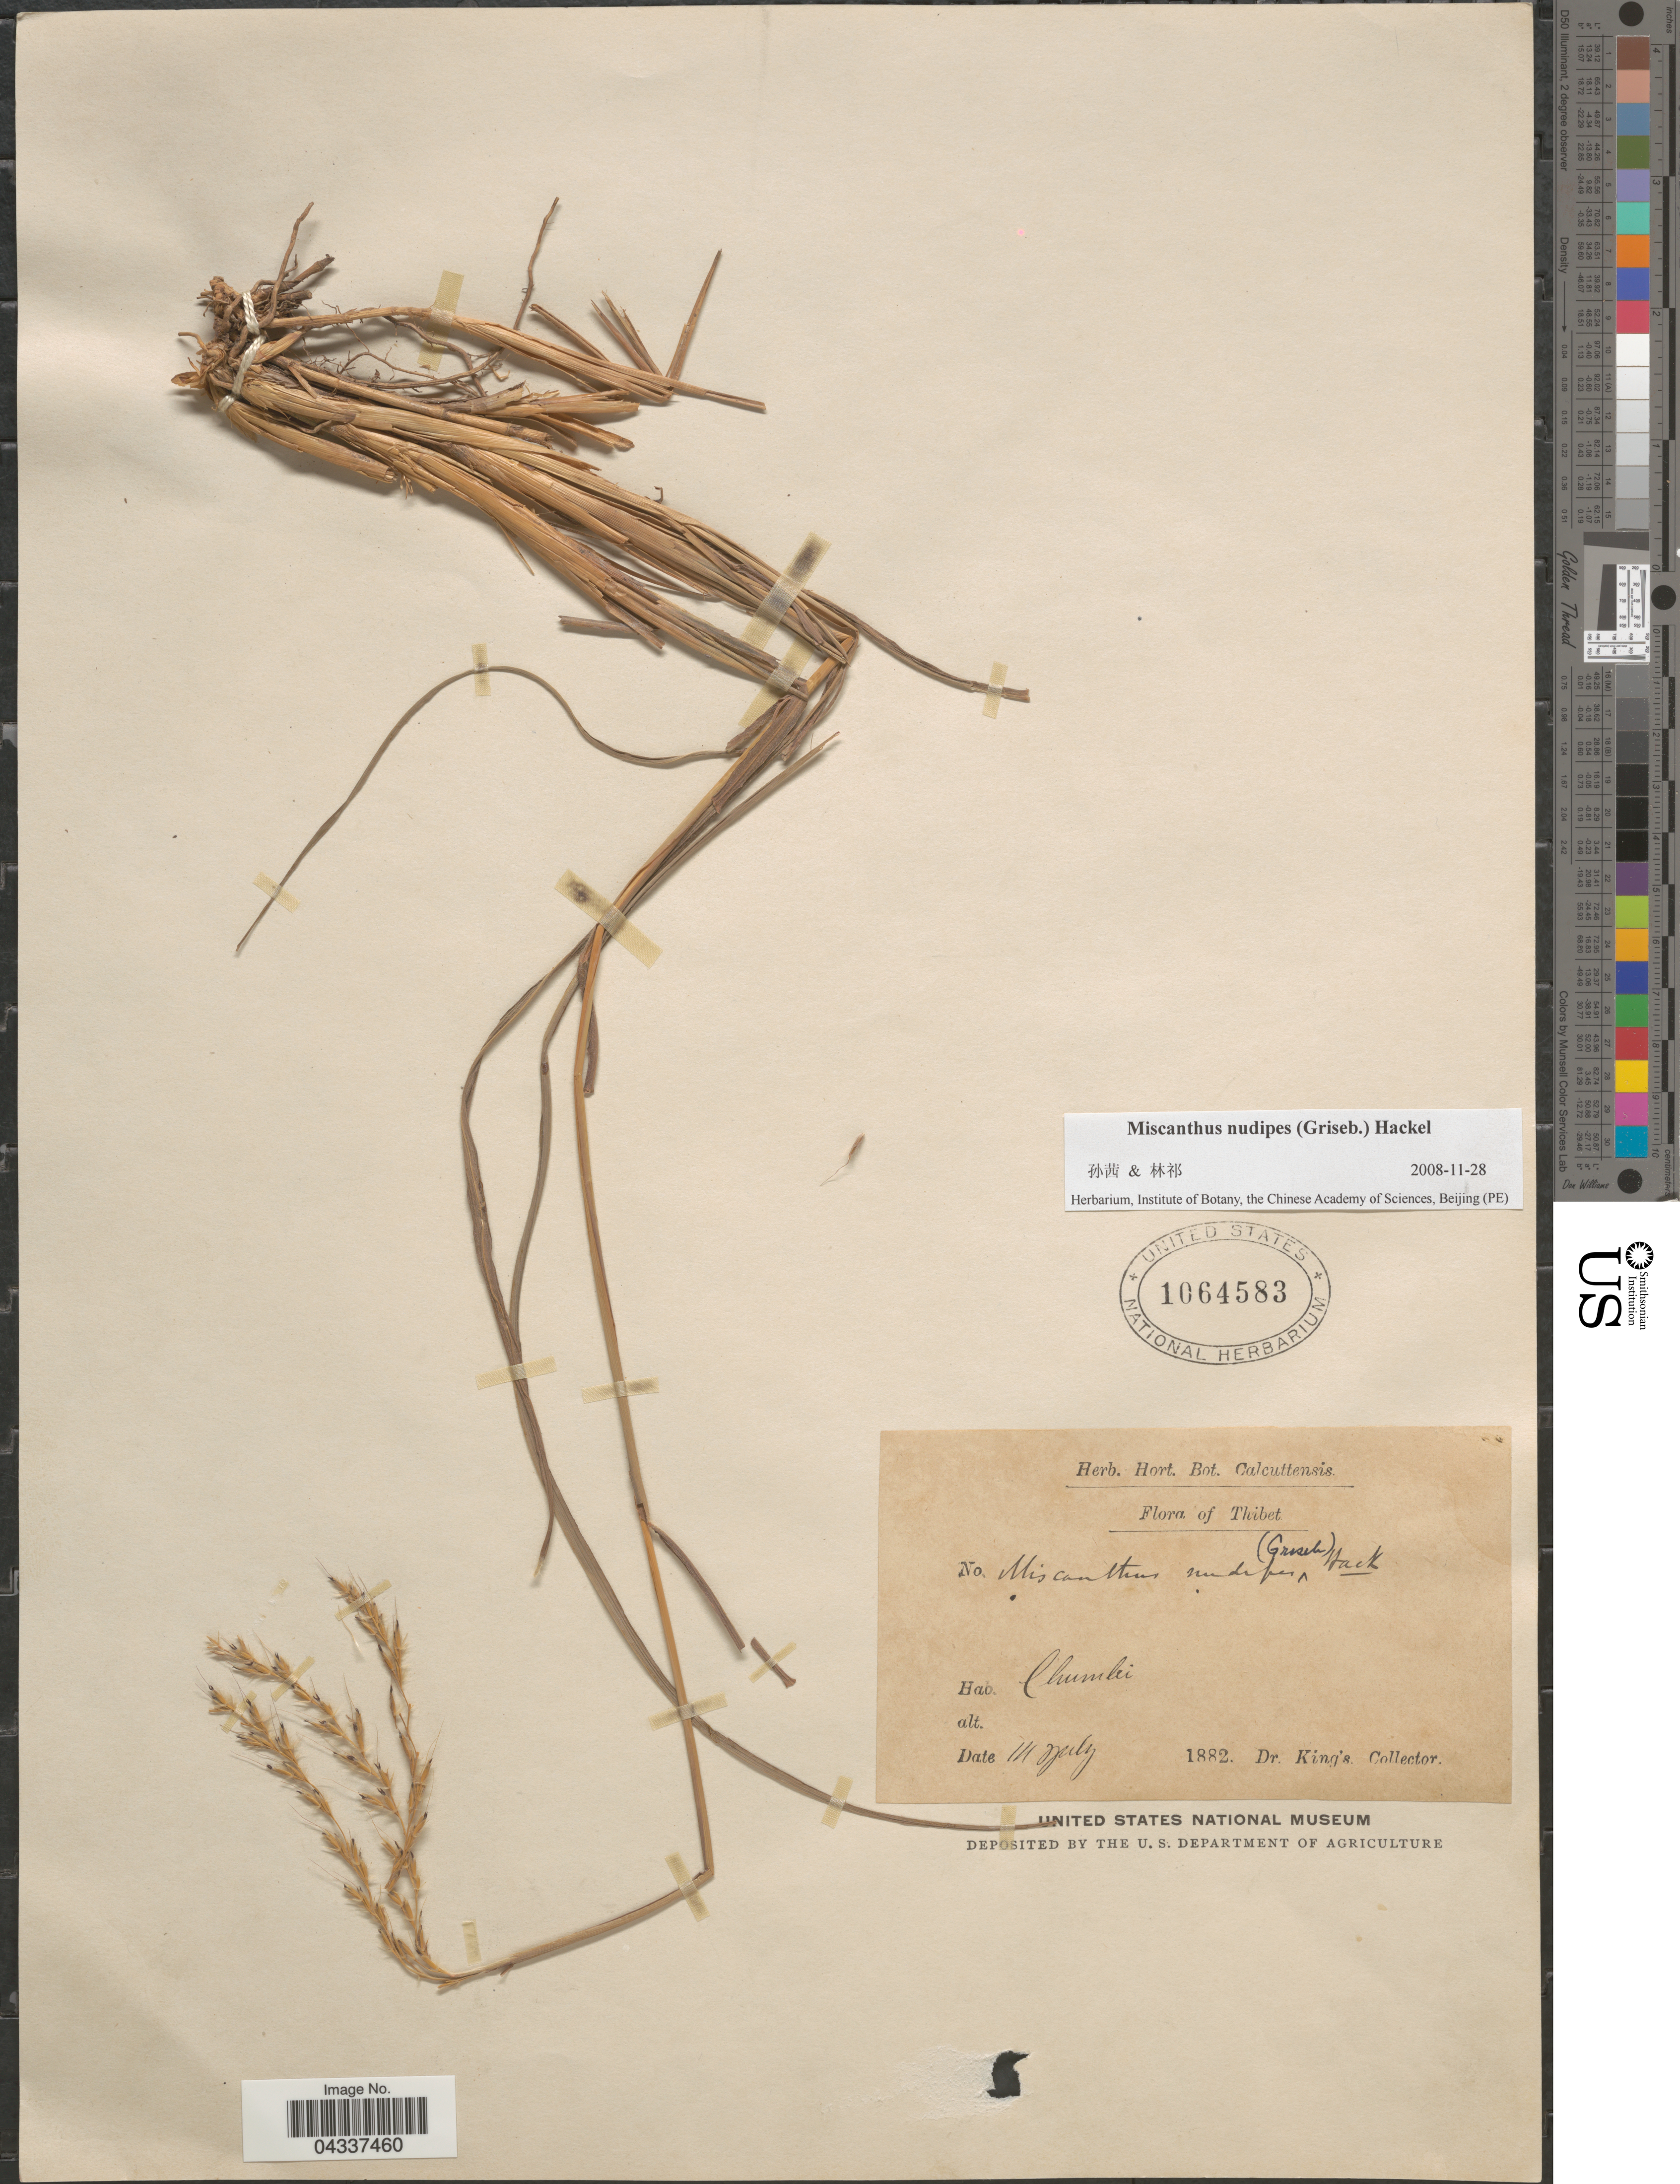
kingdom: Plantae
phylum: Tracheophyta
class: Liliopsida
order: Poales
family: Poaceae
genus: Miscanthus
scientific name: Miscanthus nudipes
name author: (Griseb.) Hack.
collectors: G. King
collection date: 1882-07-14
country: China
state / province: Xizang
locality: Thibet. Chumki.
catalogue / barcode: US 1064583